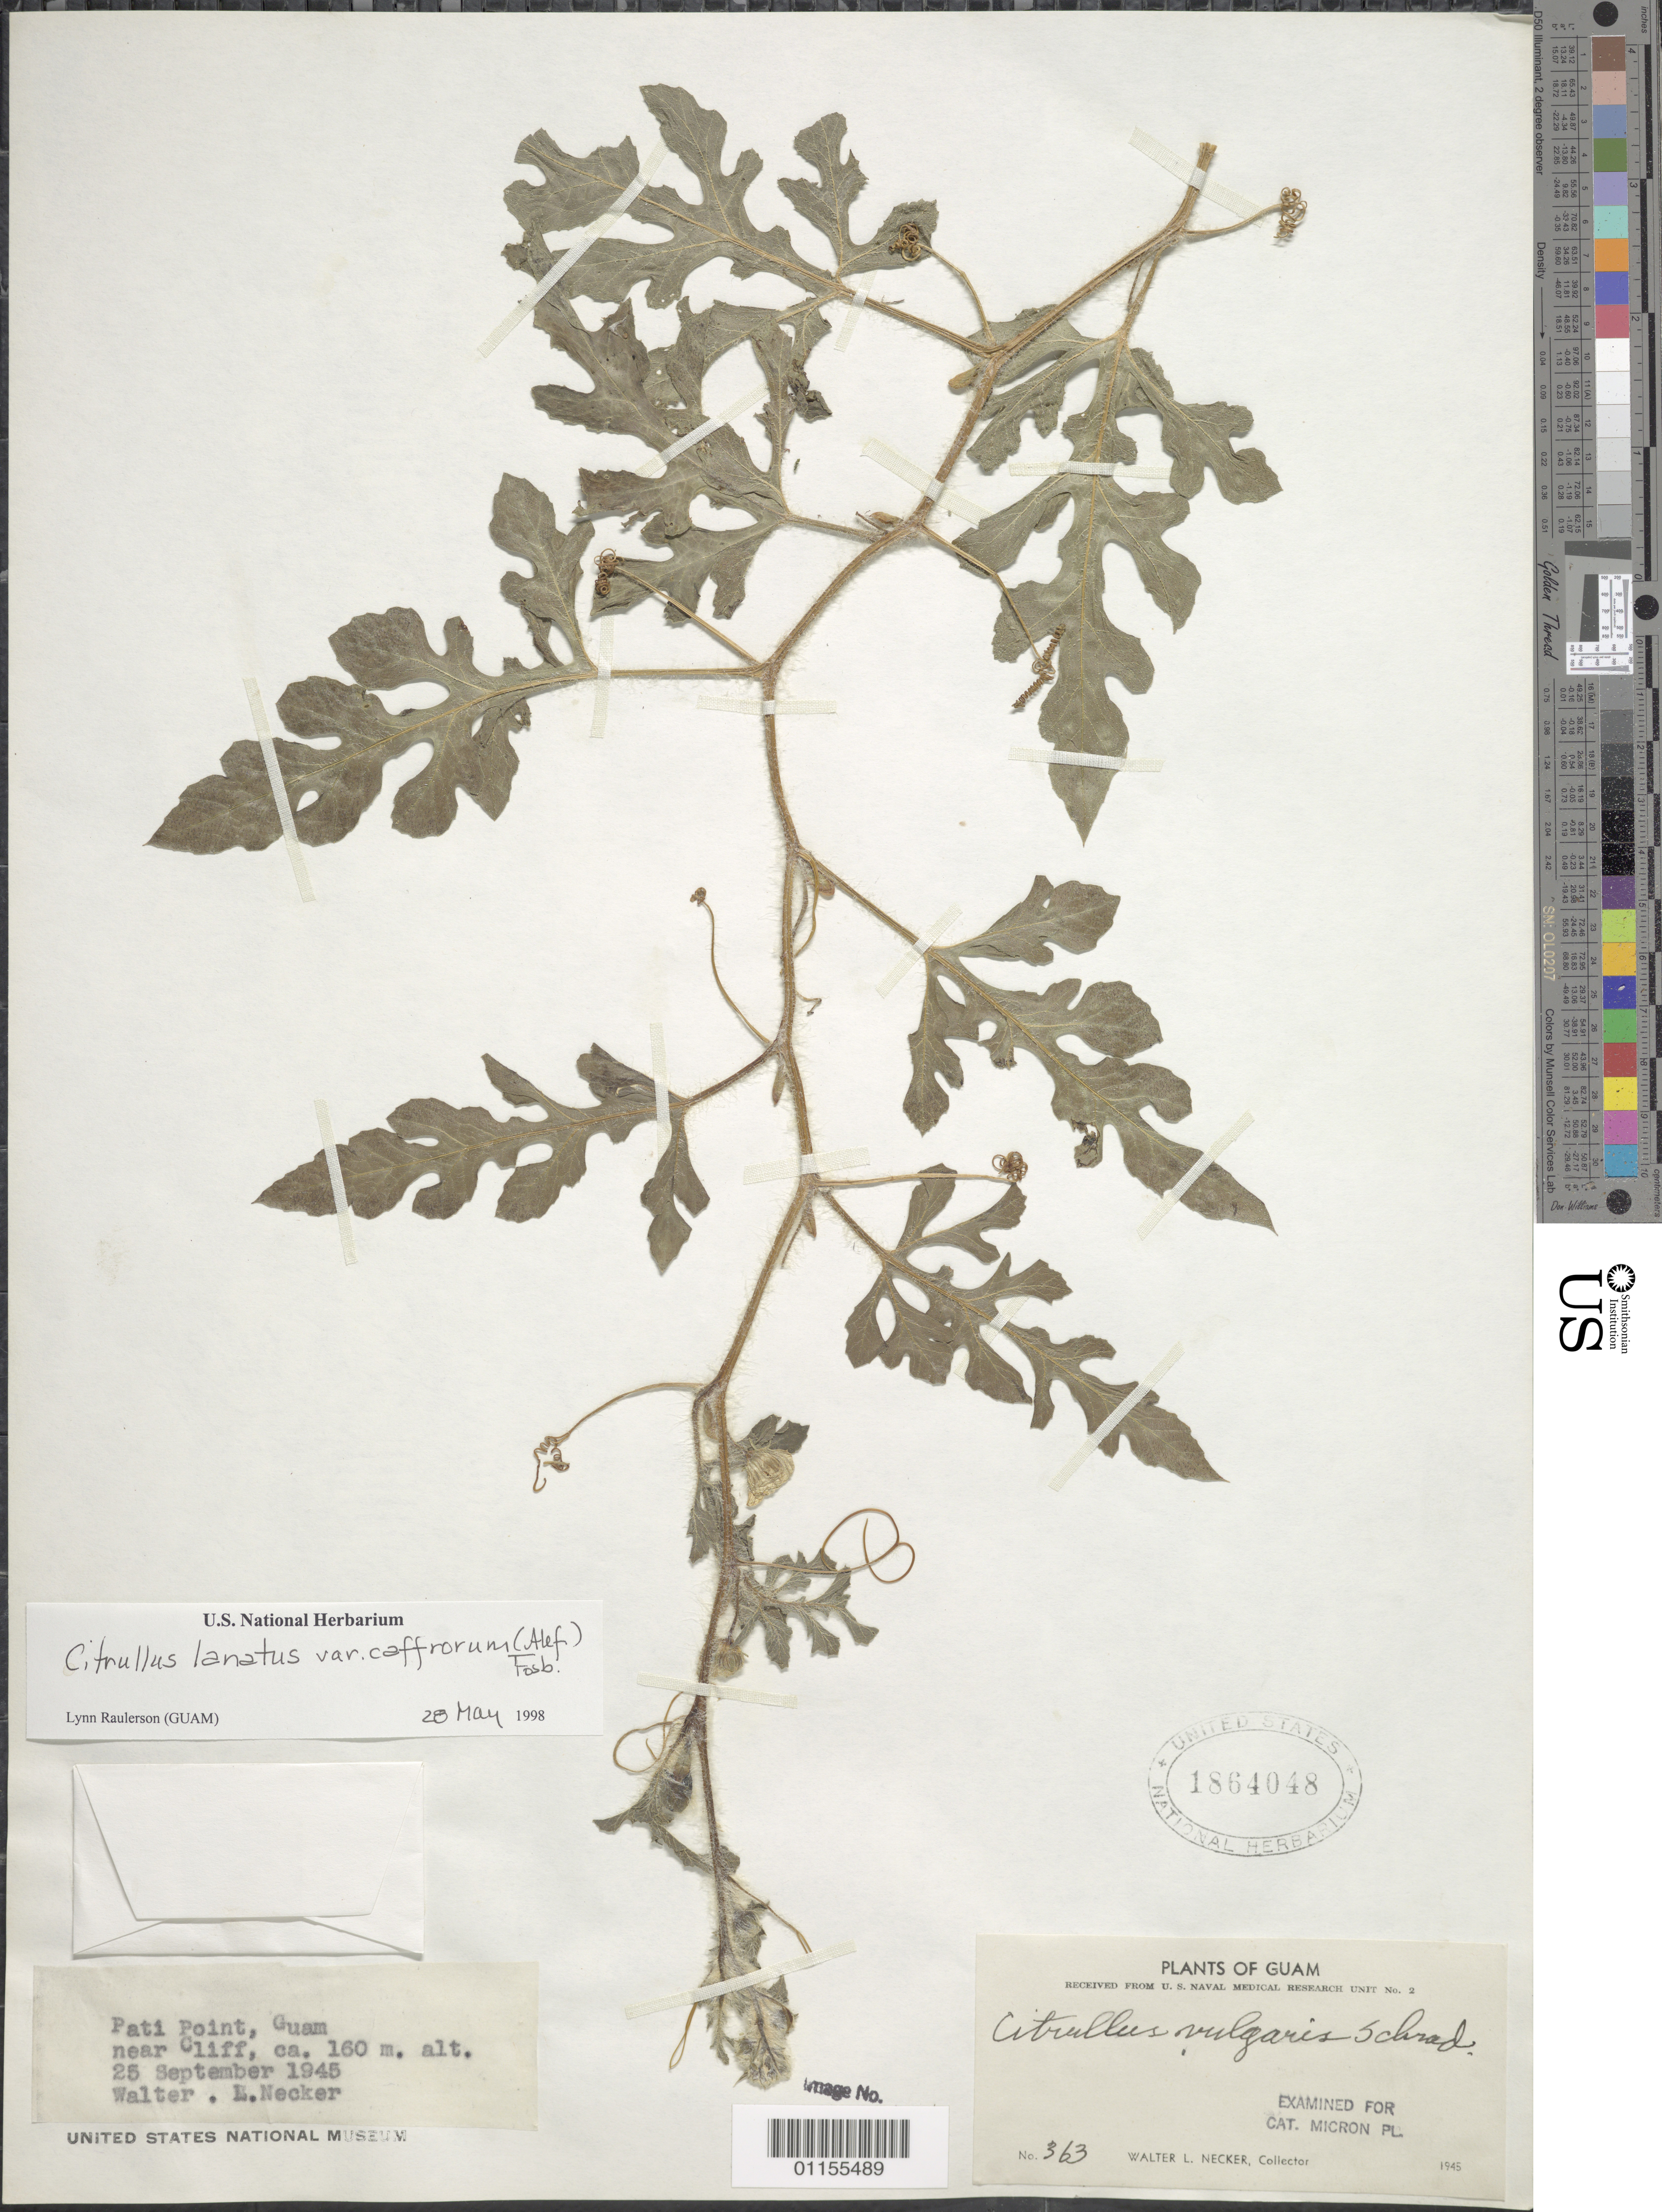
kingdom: Plantae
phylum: Tracheophyta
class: Magnoliopsida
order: Cucurbitales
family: Cucurbitaceae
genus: Citrullus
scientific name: Citrullus lanatus var. caffrorum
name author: (Alef.) Fosberg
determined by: Raulerson, L.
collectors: W. L. Necker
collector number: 363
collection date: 1945-09-25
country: Guam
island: Guam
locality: Pati Point, near cliff.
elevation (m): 160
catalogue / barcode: US 1864048